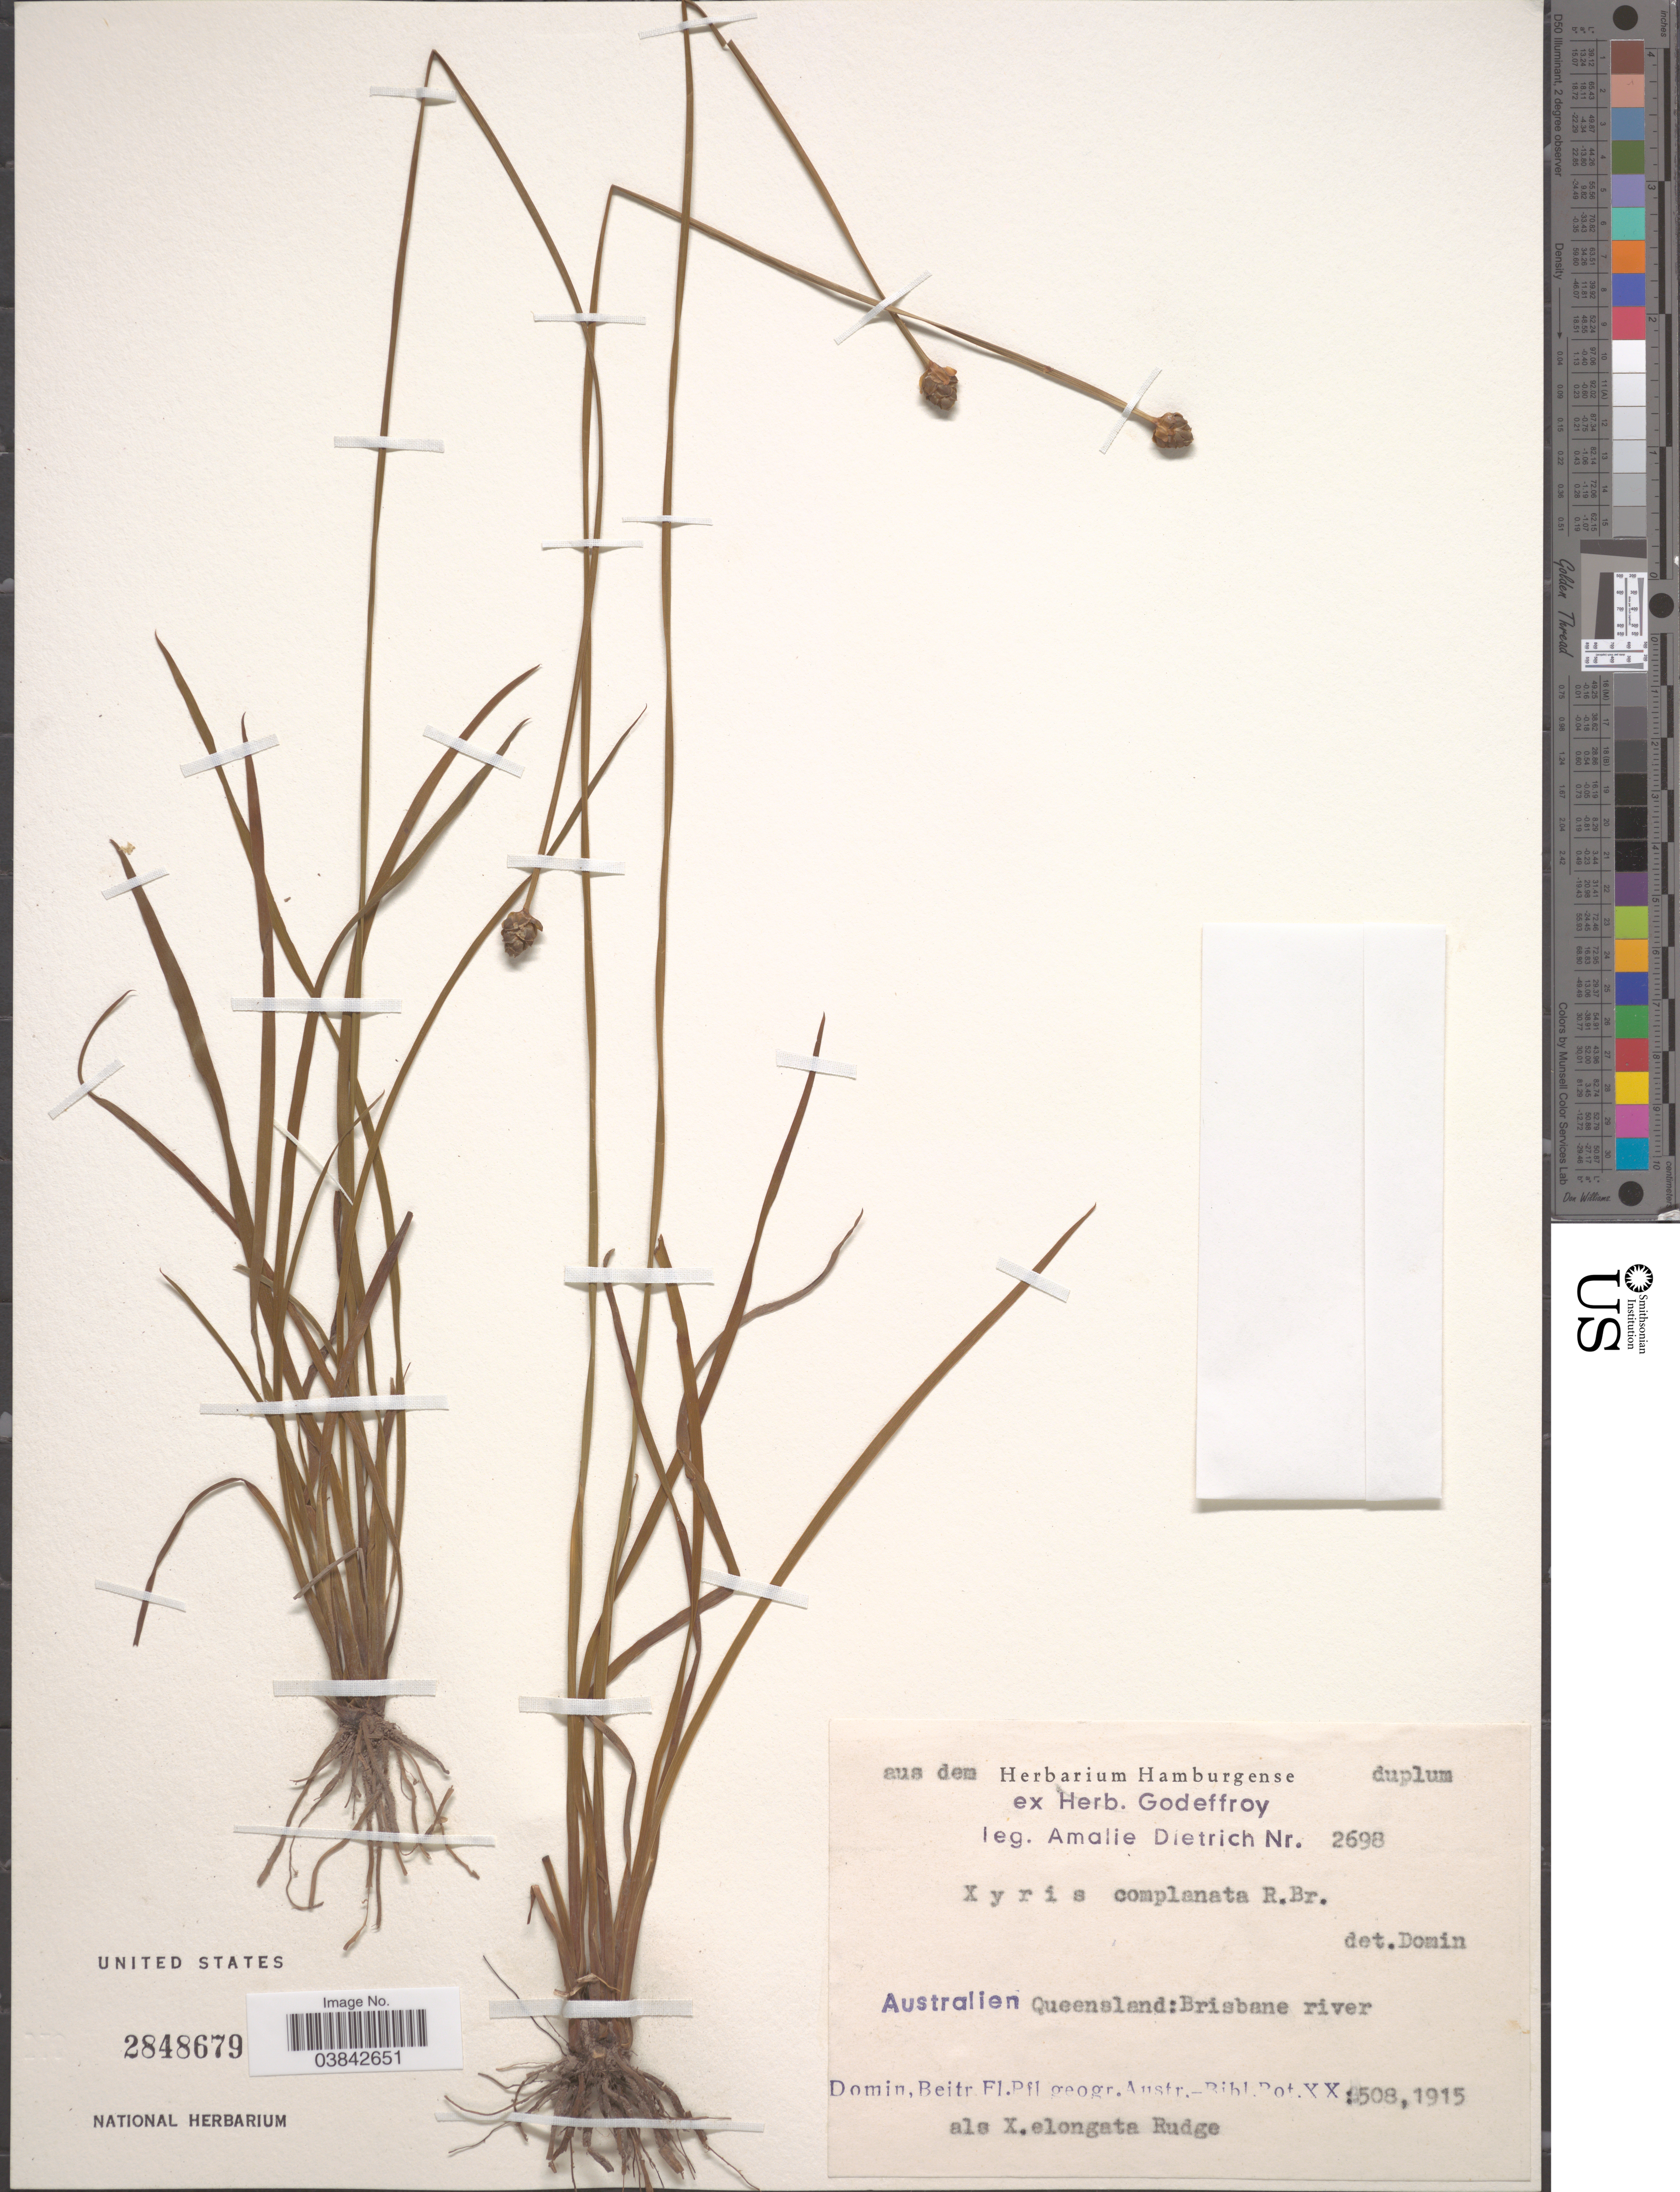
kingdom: Plantae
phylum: Tracheophyta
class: Liliopsida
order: Poales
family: Xyridaceae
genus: Xyris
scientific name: Xyris complanata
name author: R. Br.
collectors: A. G. Dietrich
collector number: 2698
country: Australia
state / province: Queensland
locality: Australien: Brisbane river.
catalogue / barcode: US 2848679